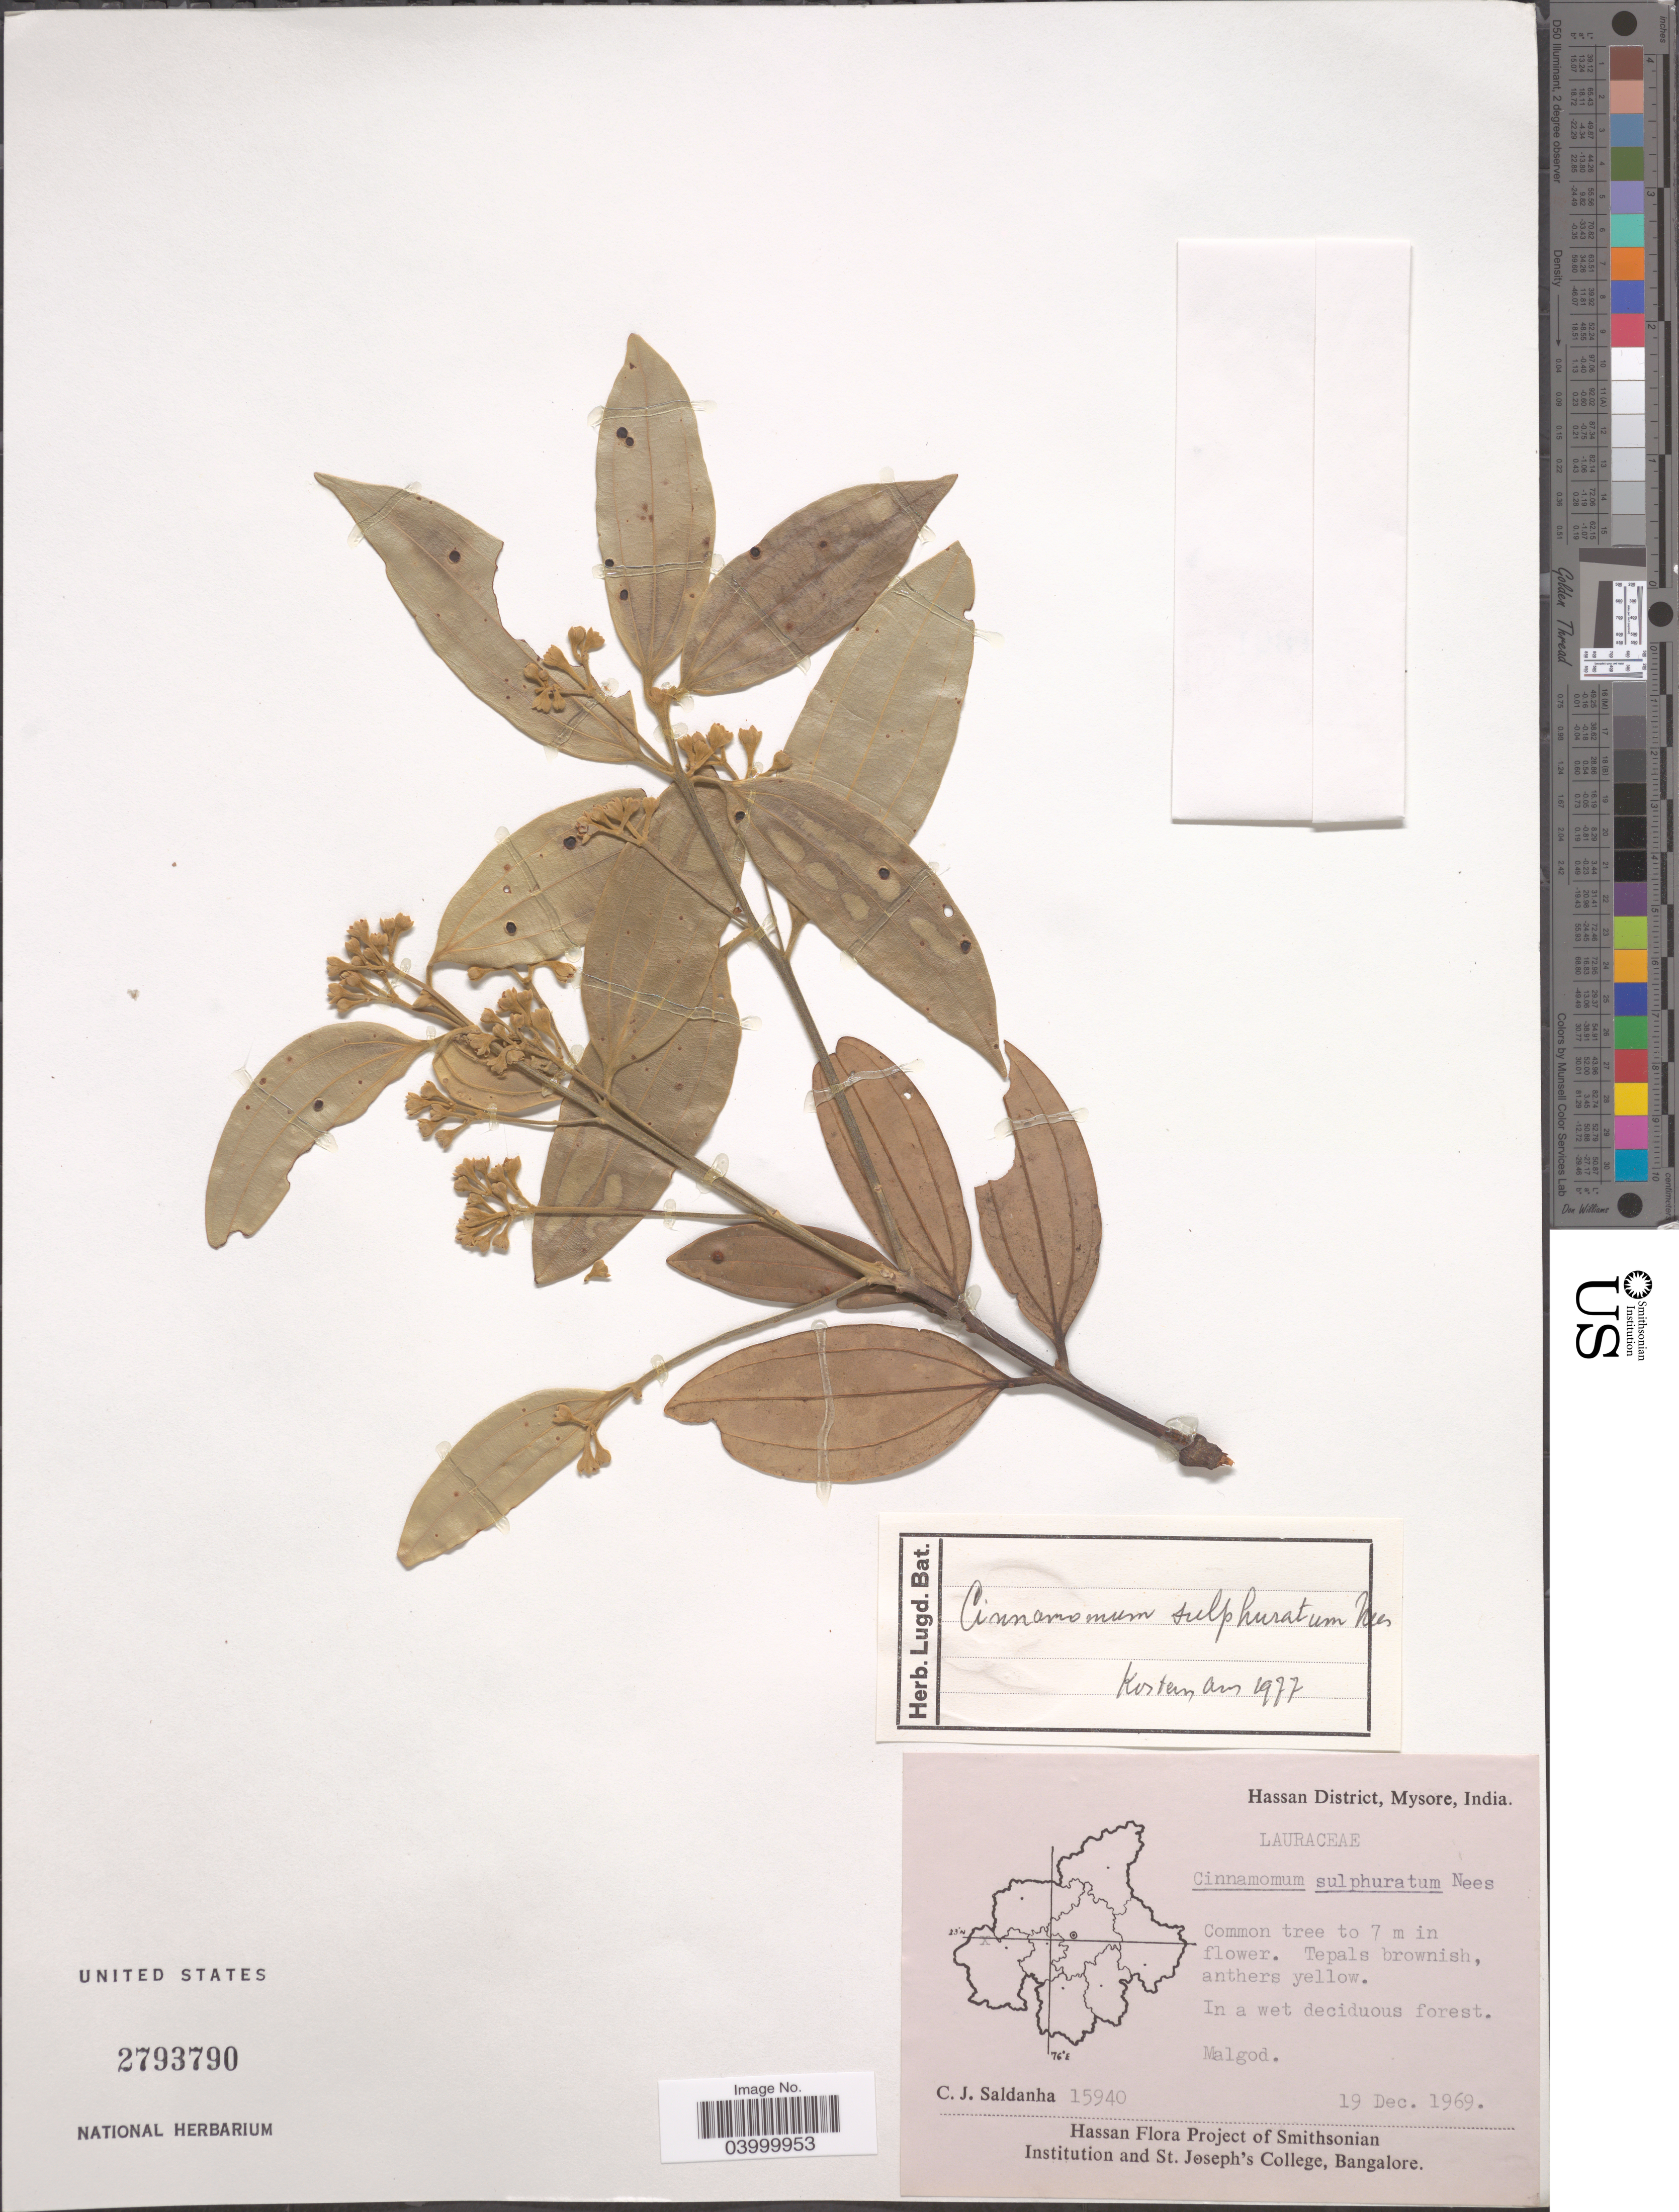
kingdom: Plantae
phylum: Tracheophyta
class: Magnoliopsida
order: Laurales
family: Lauraceae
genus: Cinnamomum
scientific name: Cinnamomum sulphuratum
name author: Nees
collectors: C. J. Saldanha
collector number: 15940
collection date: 1969-12-19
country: India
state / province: Karnataka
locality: Hassan District, Mysore. In a wet deciduous forest. Malgod.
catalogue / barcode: US 2793790